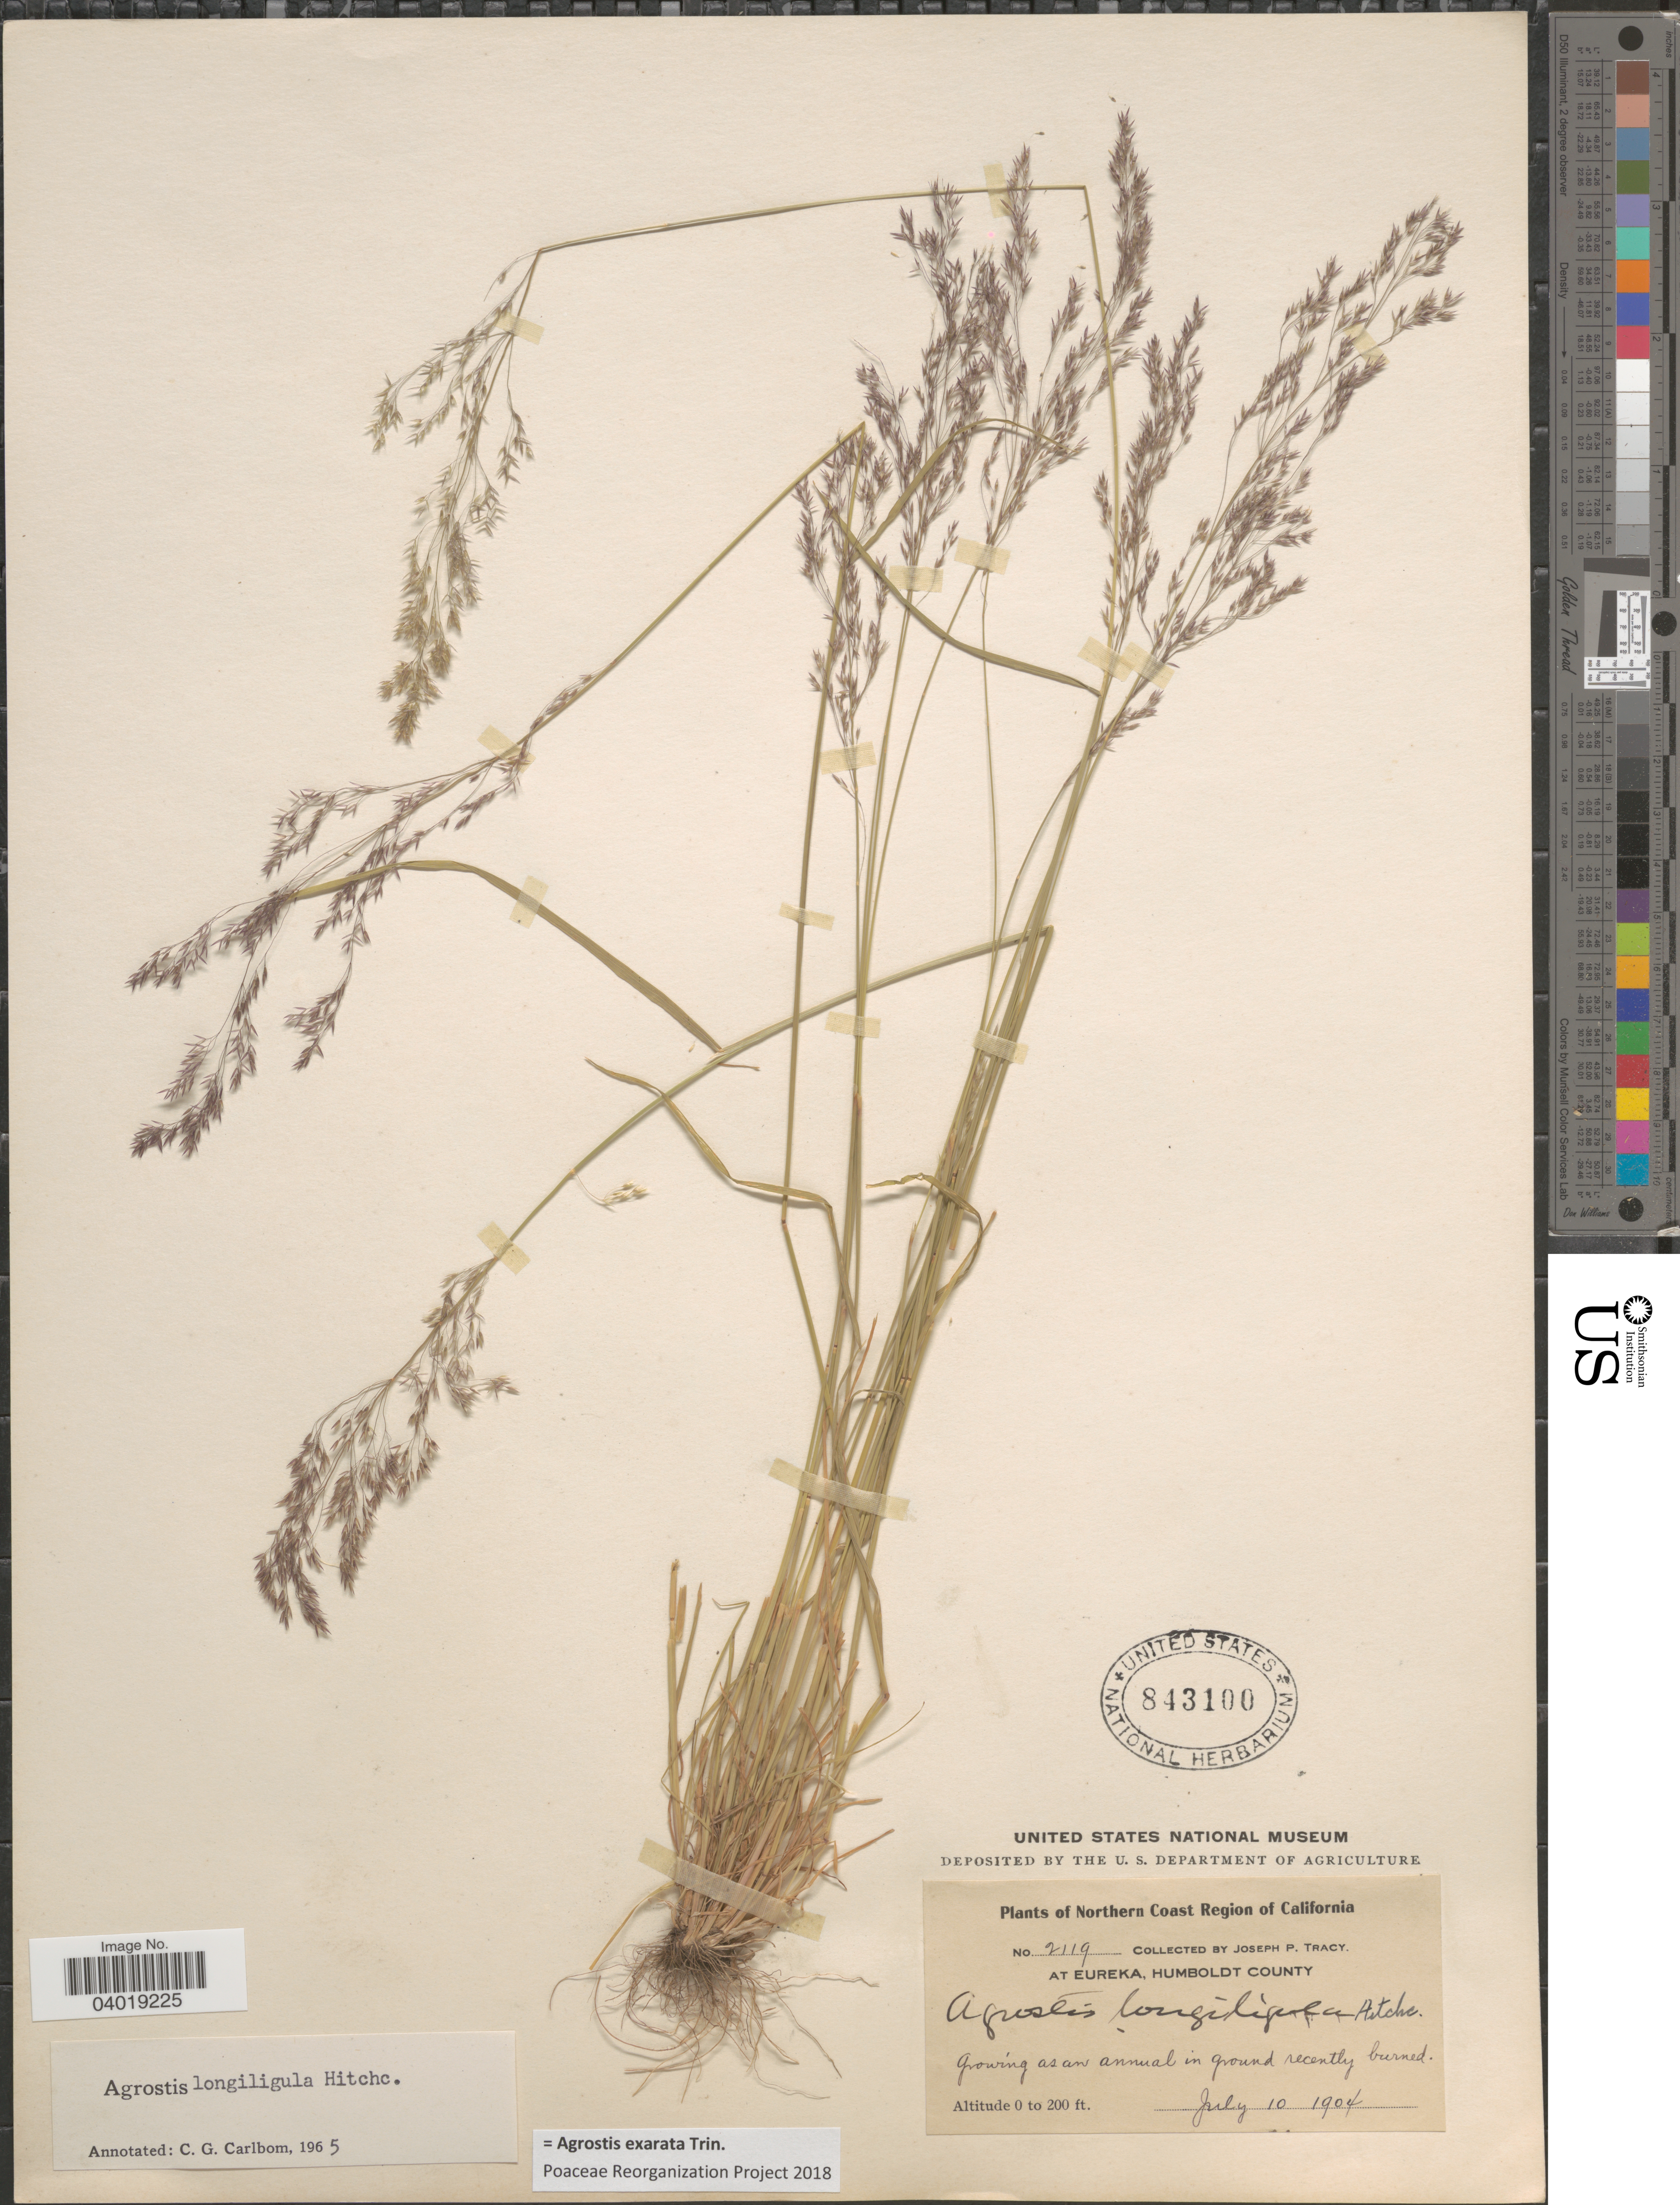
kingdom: Plantae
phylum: Tracheophyta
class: Liliopsida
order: Poales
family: Poaceae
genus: Agrostis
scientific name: Agrostis exarata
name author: Trin.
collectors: J. Tracy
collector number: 2119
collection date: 1904-07-10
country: United States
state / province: California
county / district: Humboldt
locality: Northern Coast Region of California. At Eureka, Humboldt County.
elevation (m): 0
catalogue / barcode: US 843100